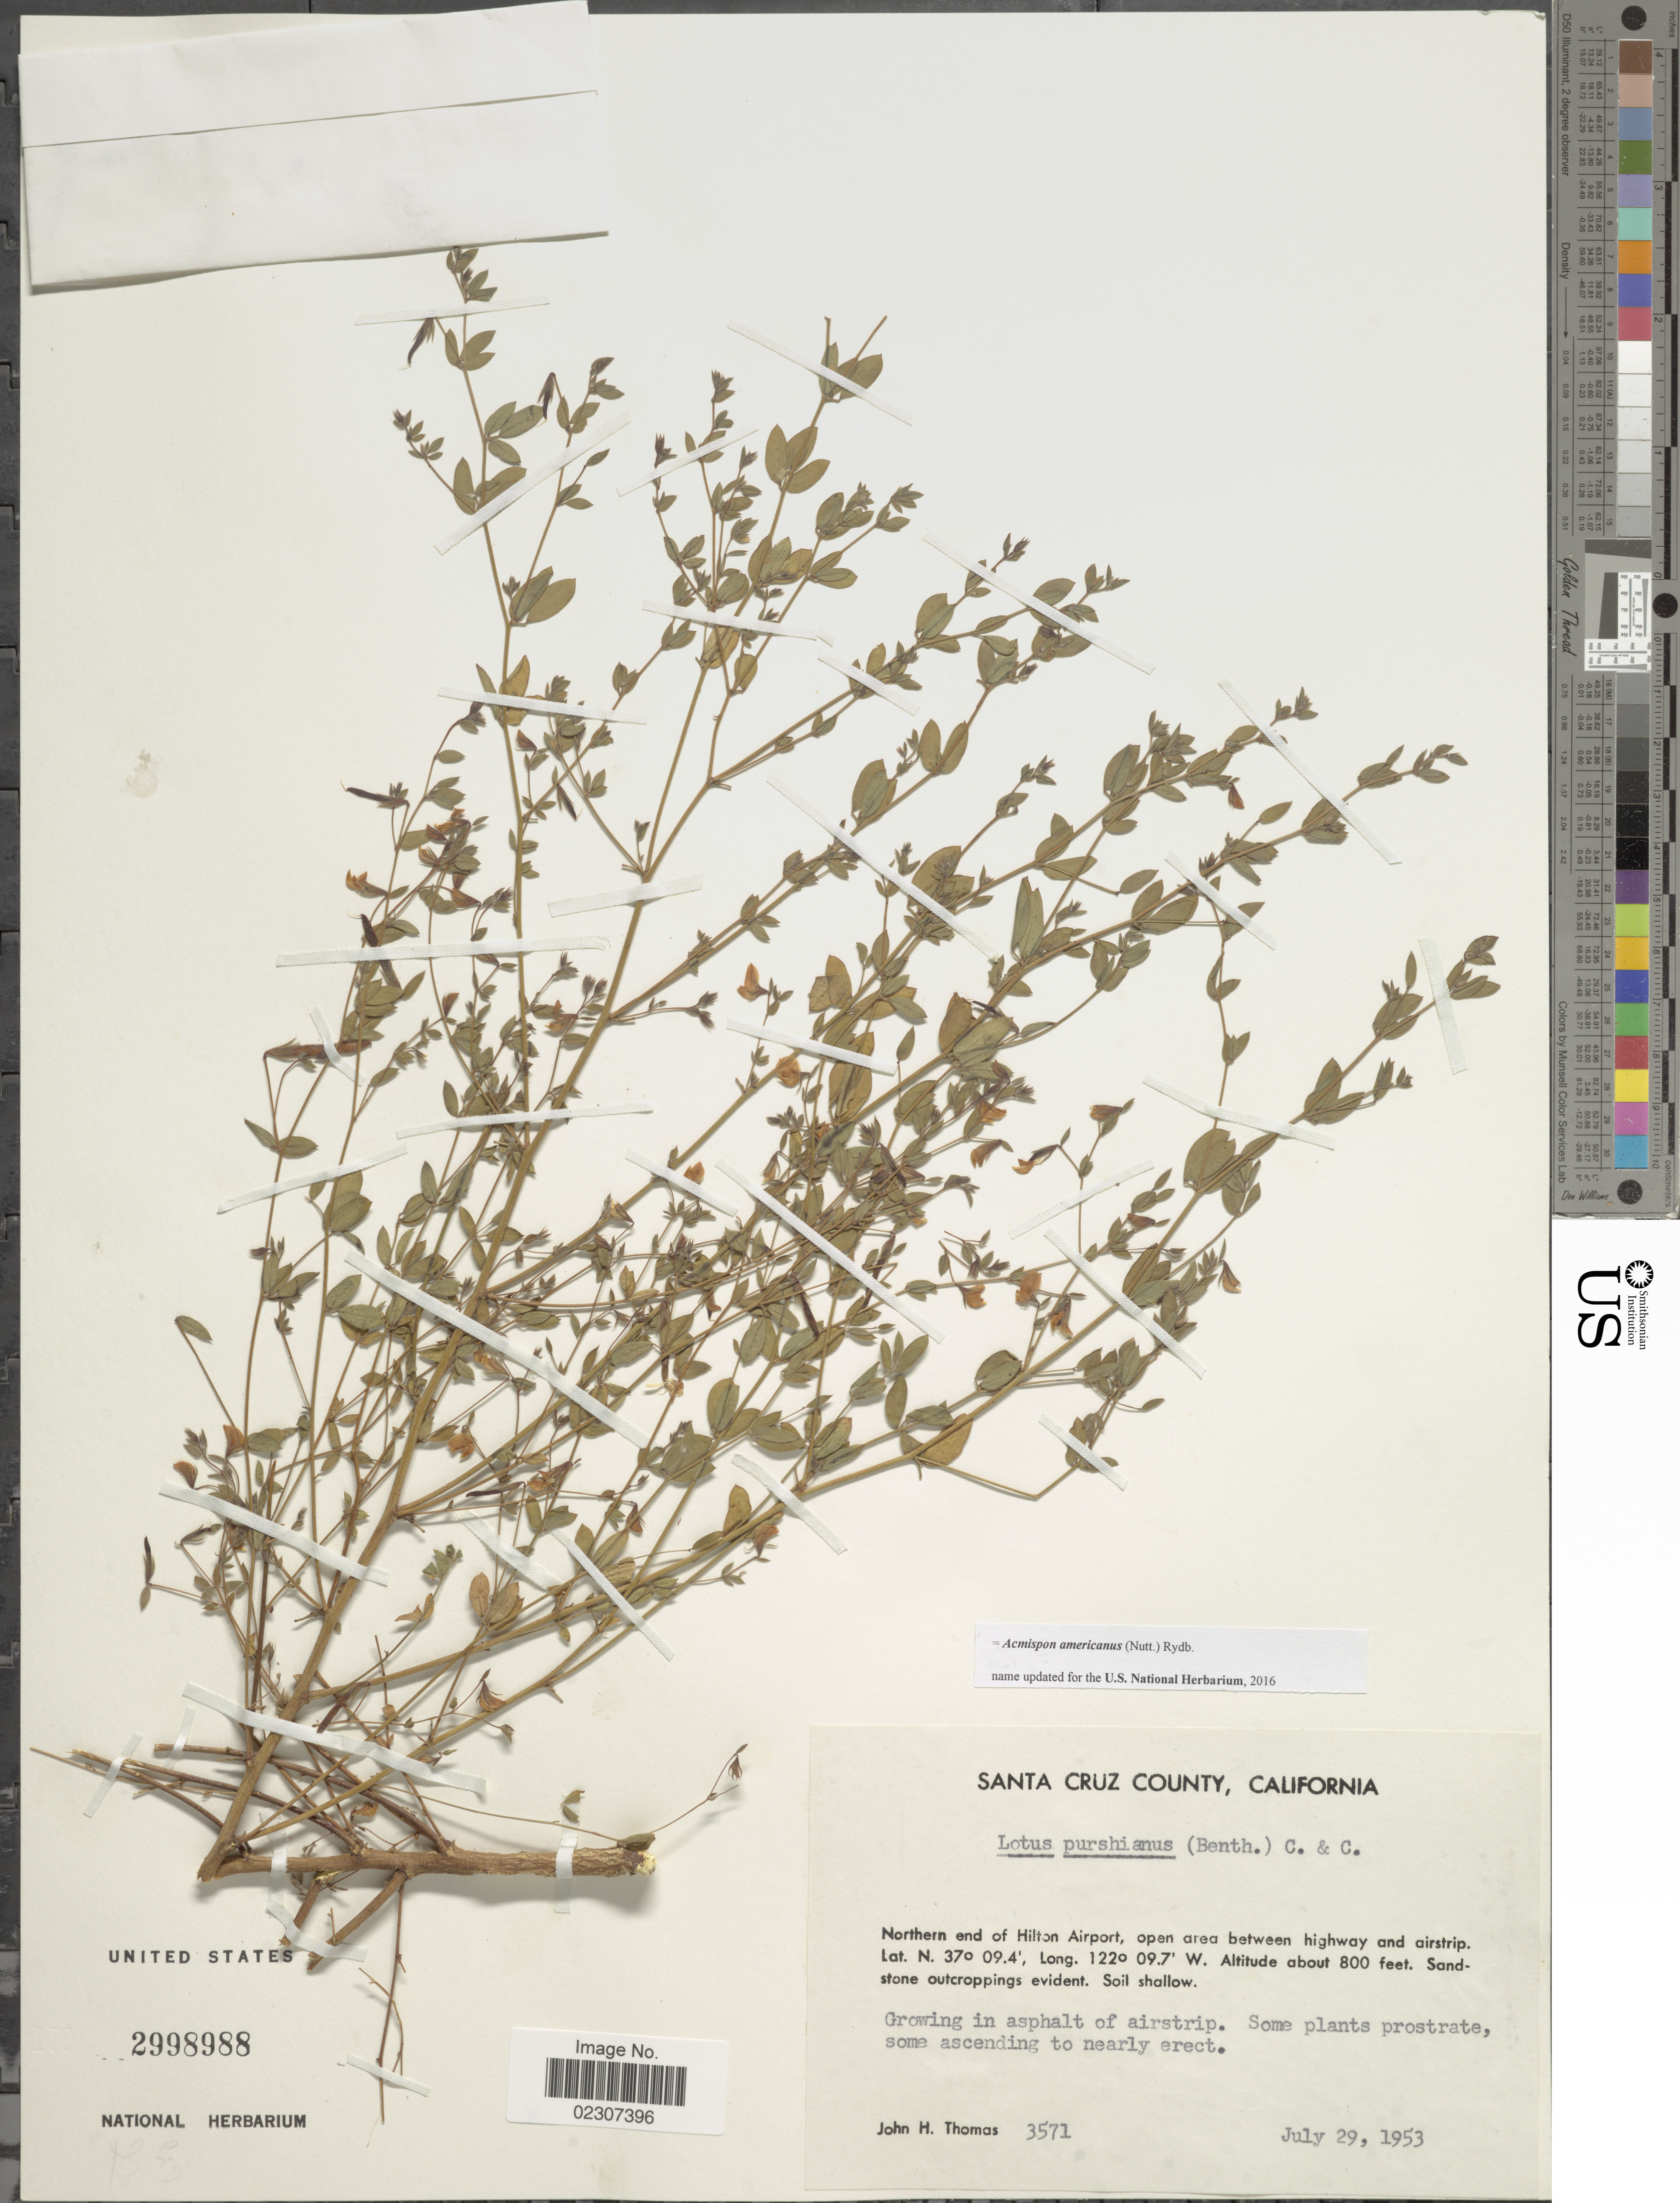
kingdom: Plantae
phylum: Tracheophyta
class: Magnoliopsida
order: Fabales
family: Fabaceae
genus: Acmispon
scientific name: Acmispon americanus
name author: (Nutt.) Rydb.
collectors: J. H. Thomas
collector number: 3571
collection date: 1953-07-29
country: United States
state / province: California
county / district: Santa Cruz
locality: Santa Cruz County, California, Northern end of Hilton Airport, open area betwee highway and airstrip.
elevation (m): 244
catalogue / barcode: US 2998988